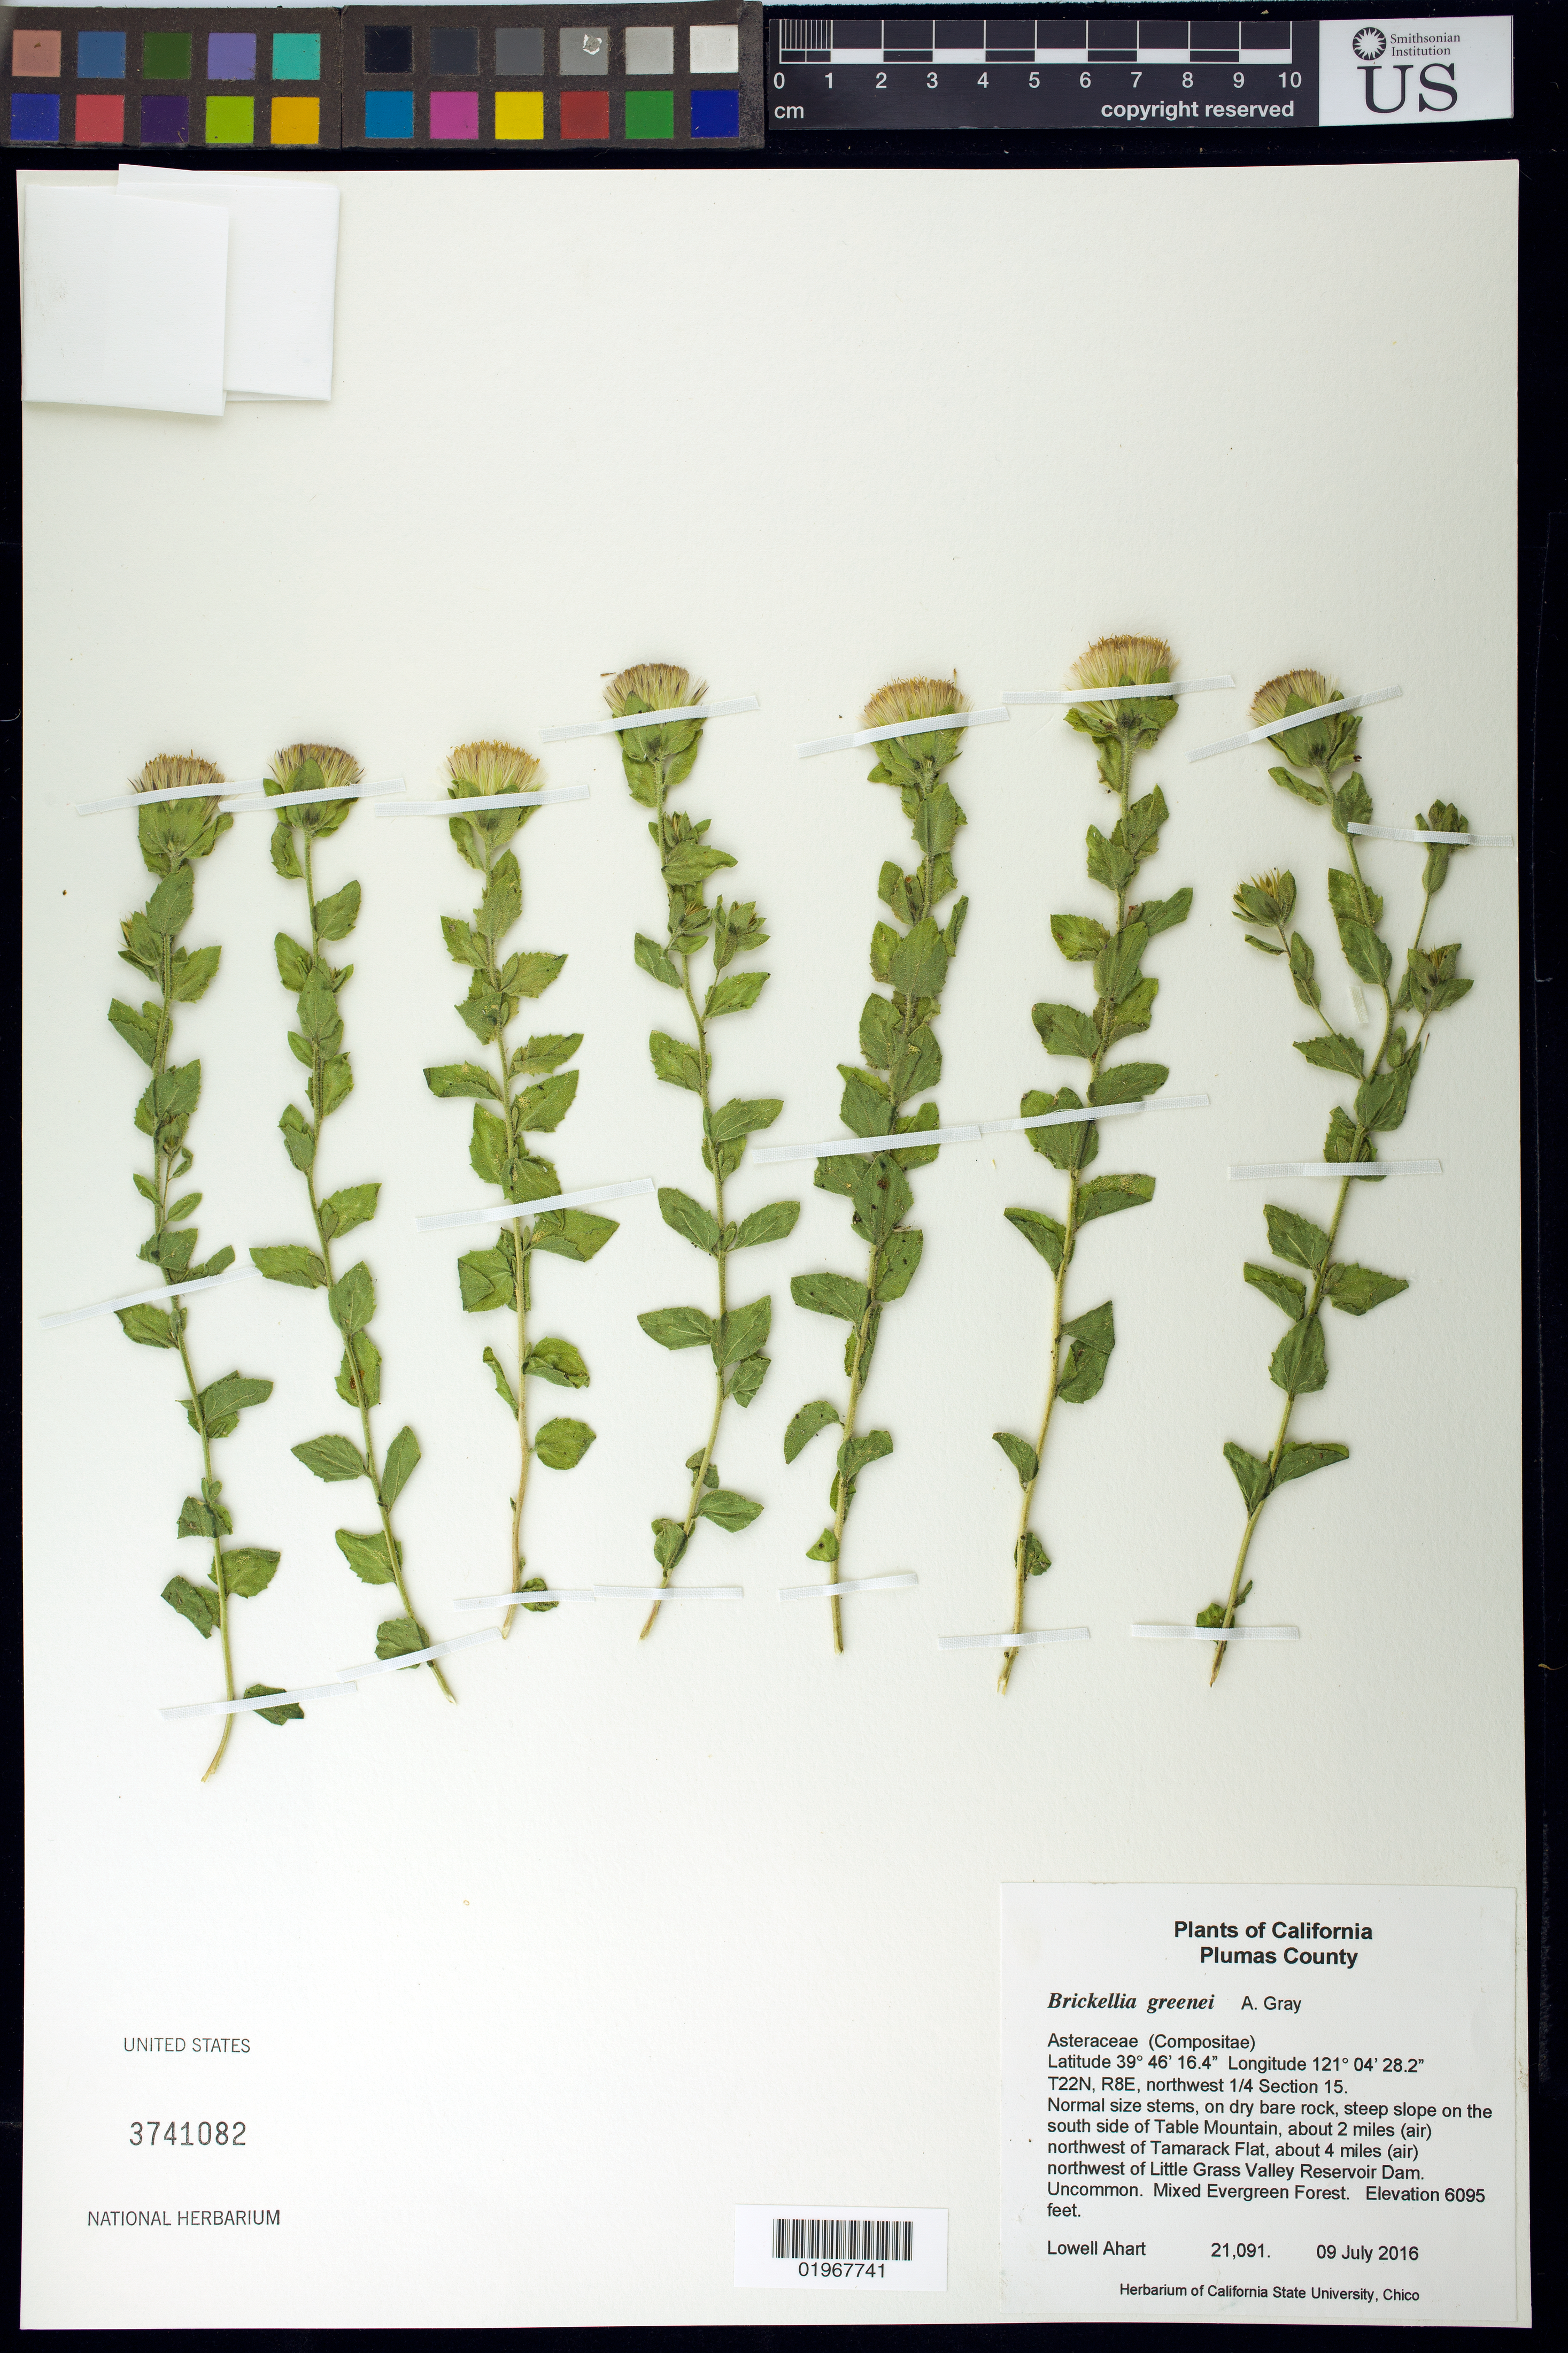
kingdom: Plantae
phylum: Tracheophyta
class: Magnoliopsida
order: Asterales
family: Asteraceae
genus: Brickellia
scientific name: Brickellia greenei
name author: A. Gray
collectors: L. Ahart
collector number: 21091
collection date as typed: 09 July 2016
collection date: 2016-07-09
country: United States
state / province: California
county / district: Plumas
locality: T22N, R8E, northwest 1/4 section 15. South side of Table Mountain, about 2 (air) northwest of Tamarack Flat, about 4 miles (air) northwest of Little Grass Valley Reservoir Dam.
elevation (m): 1858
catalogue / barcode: US 3741082